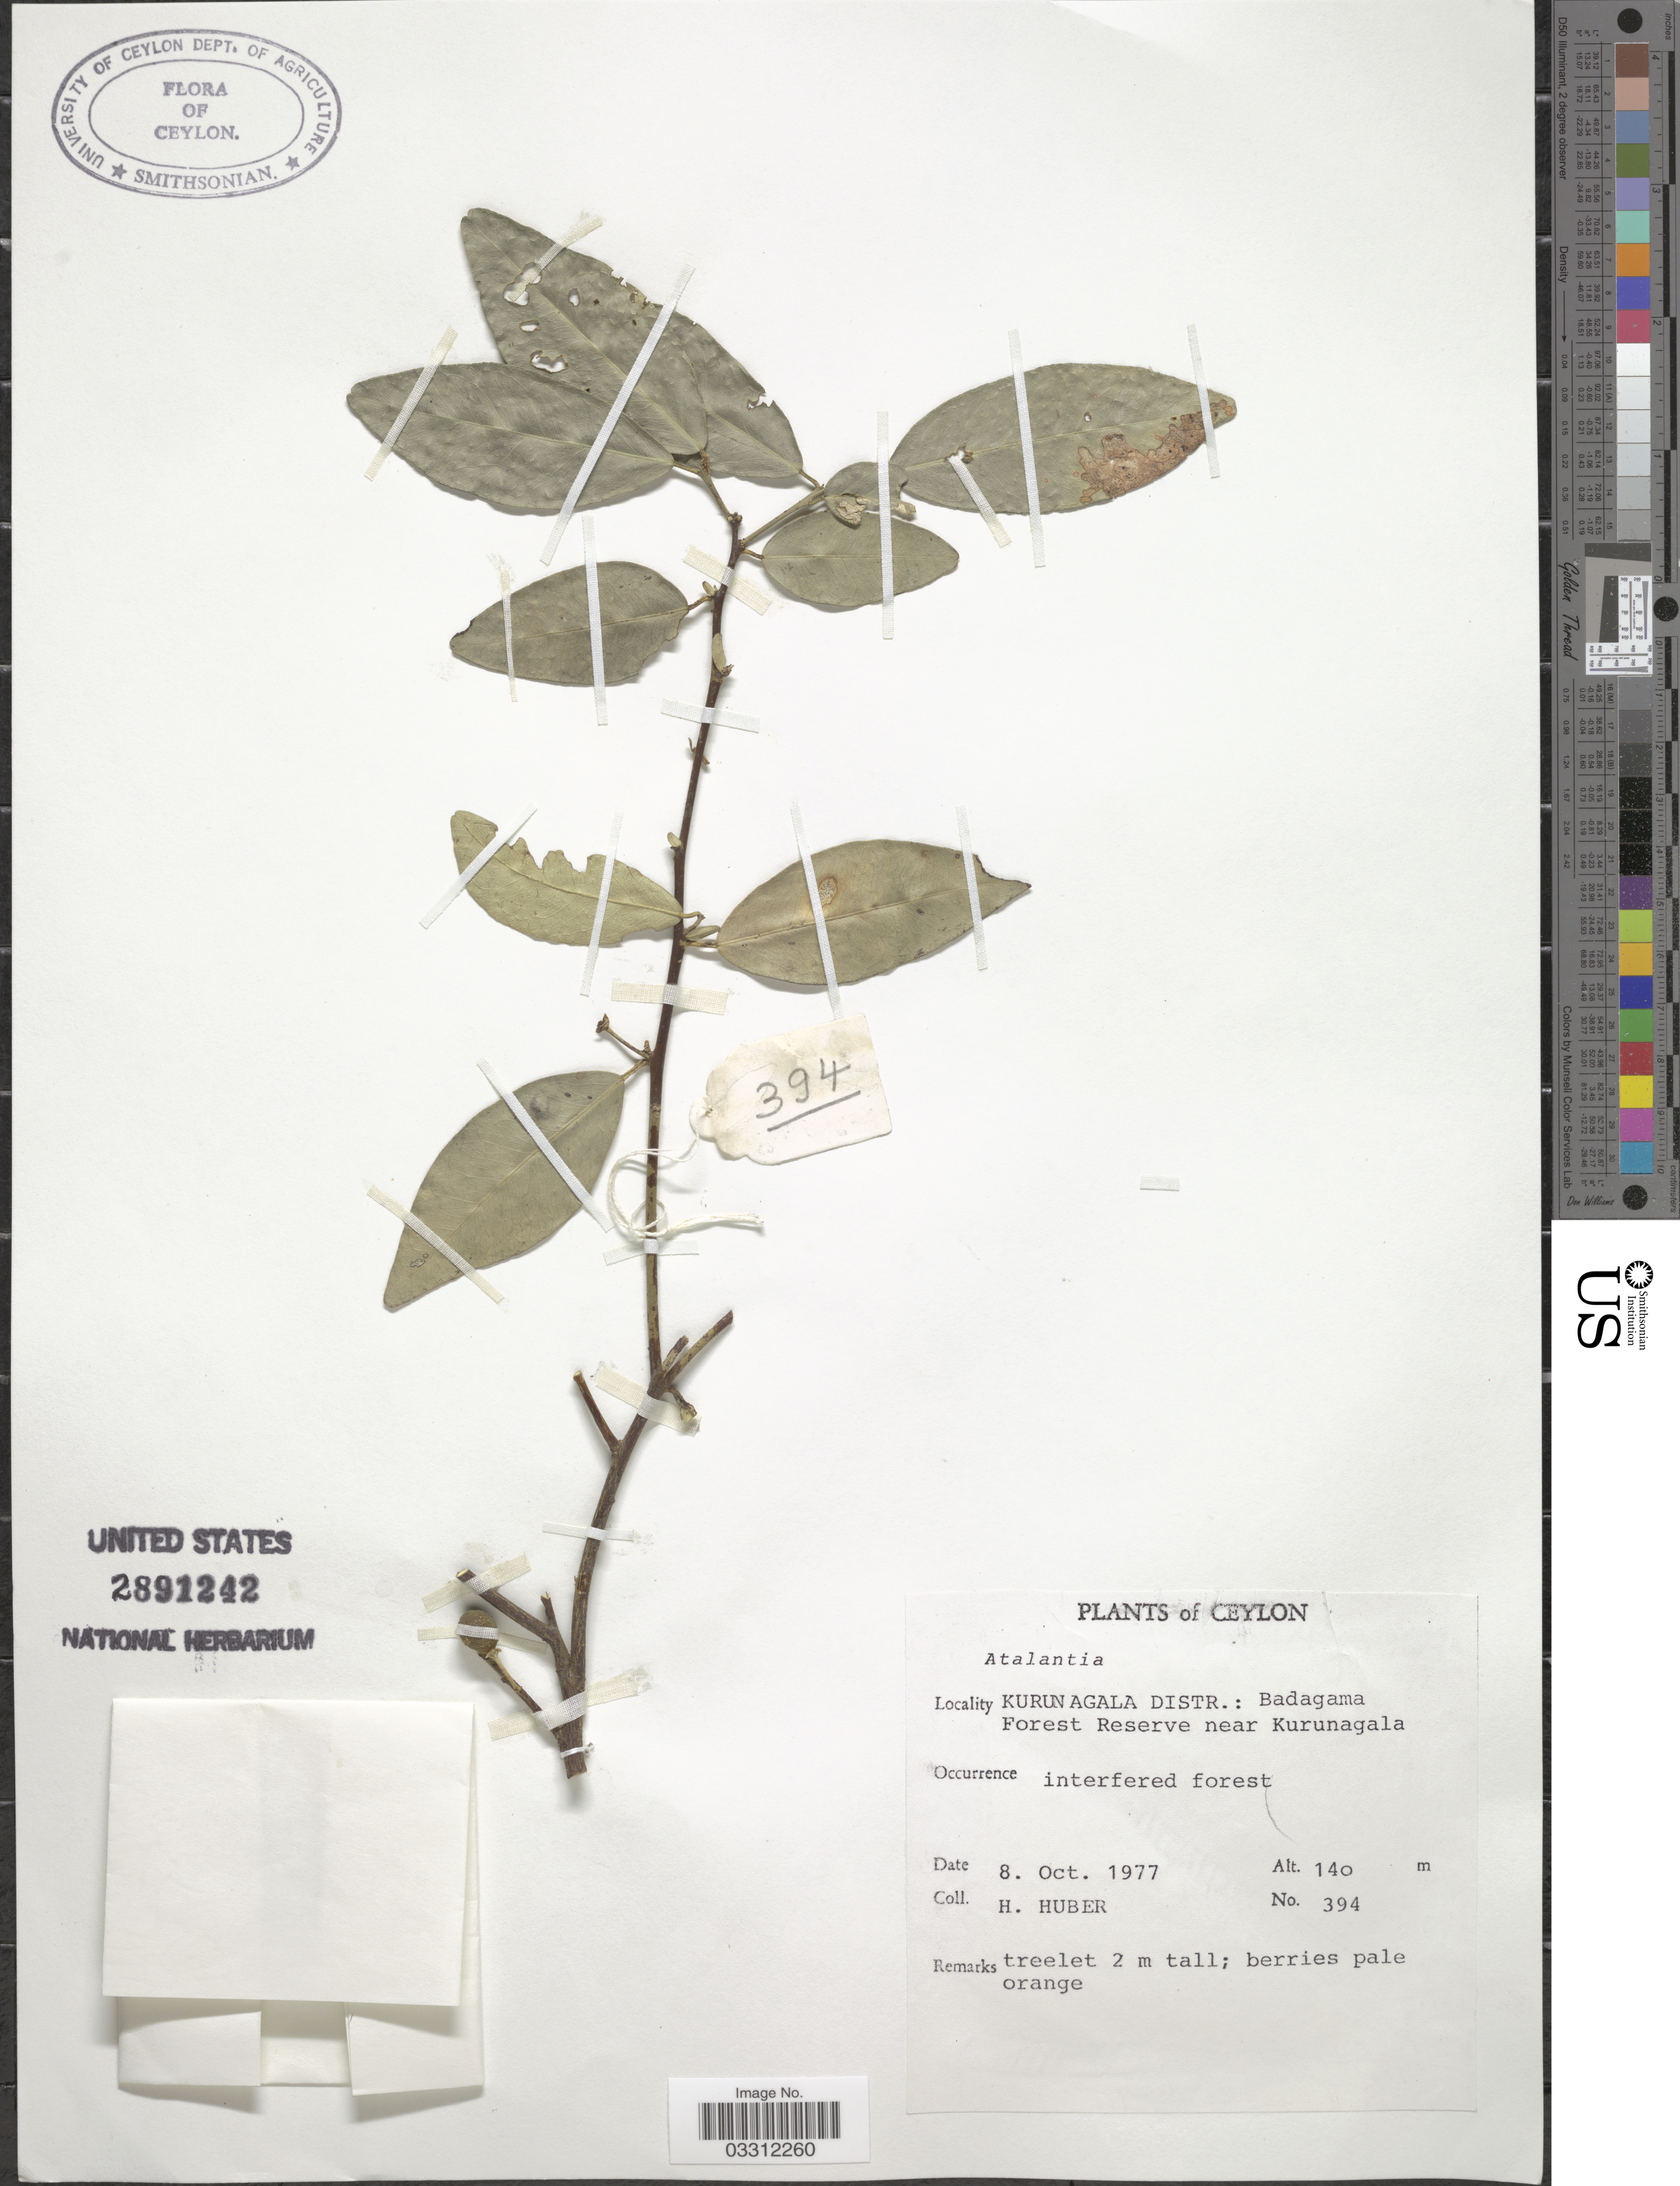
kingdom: Plantae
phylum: Tracheophyta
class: Magnoliopsida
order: Sapindales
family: Rutaceae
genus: Atalantia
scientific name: Atalantia sp.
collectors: H. Huber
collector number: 394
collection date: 1977-10-08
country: Sri Lanka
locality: Ceylon, Kurunagala Distr.: Badagama Forest Reserve near Kurunagala.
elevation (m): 140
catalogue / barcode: US 2891242